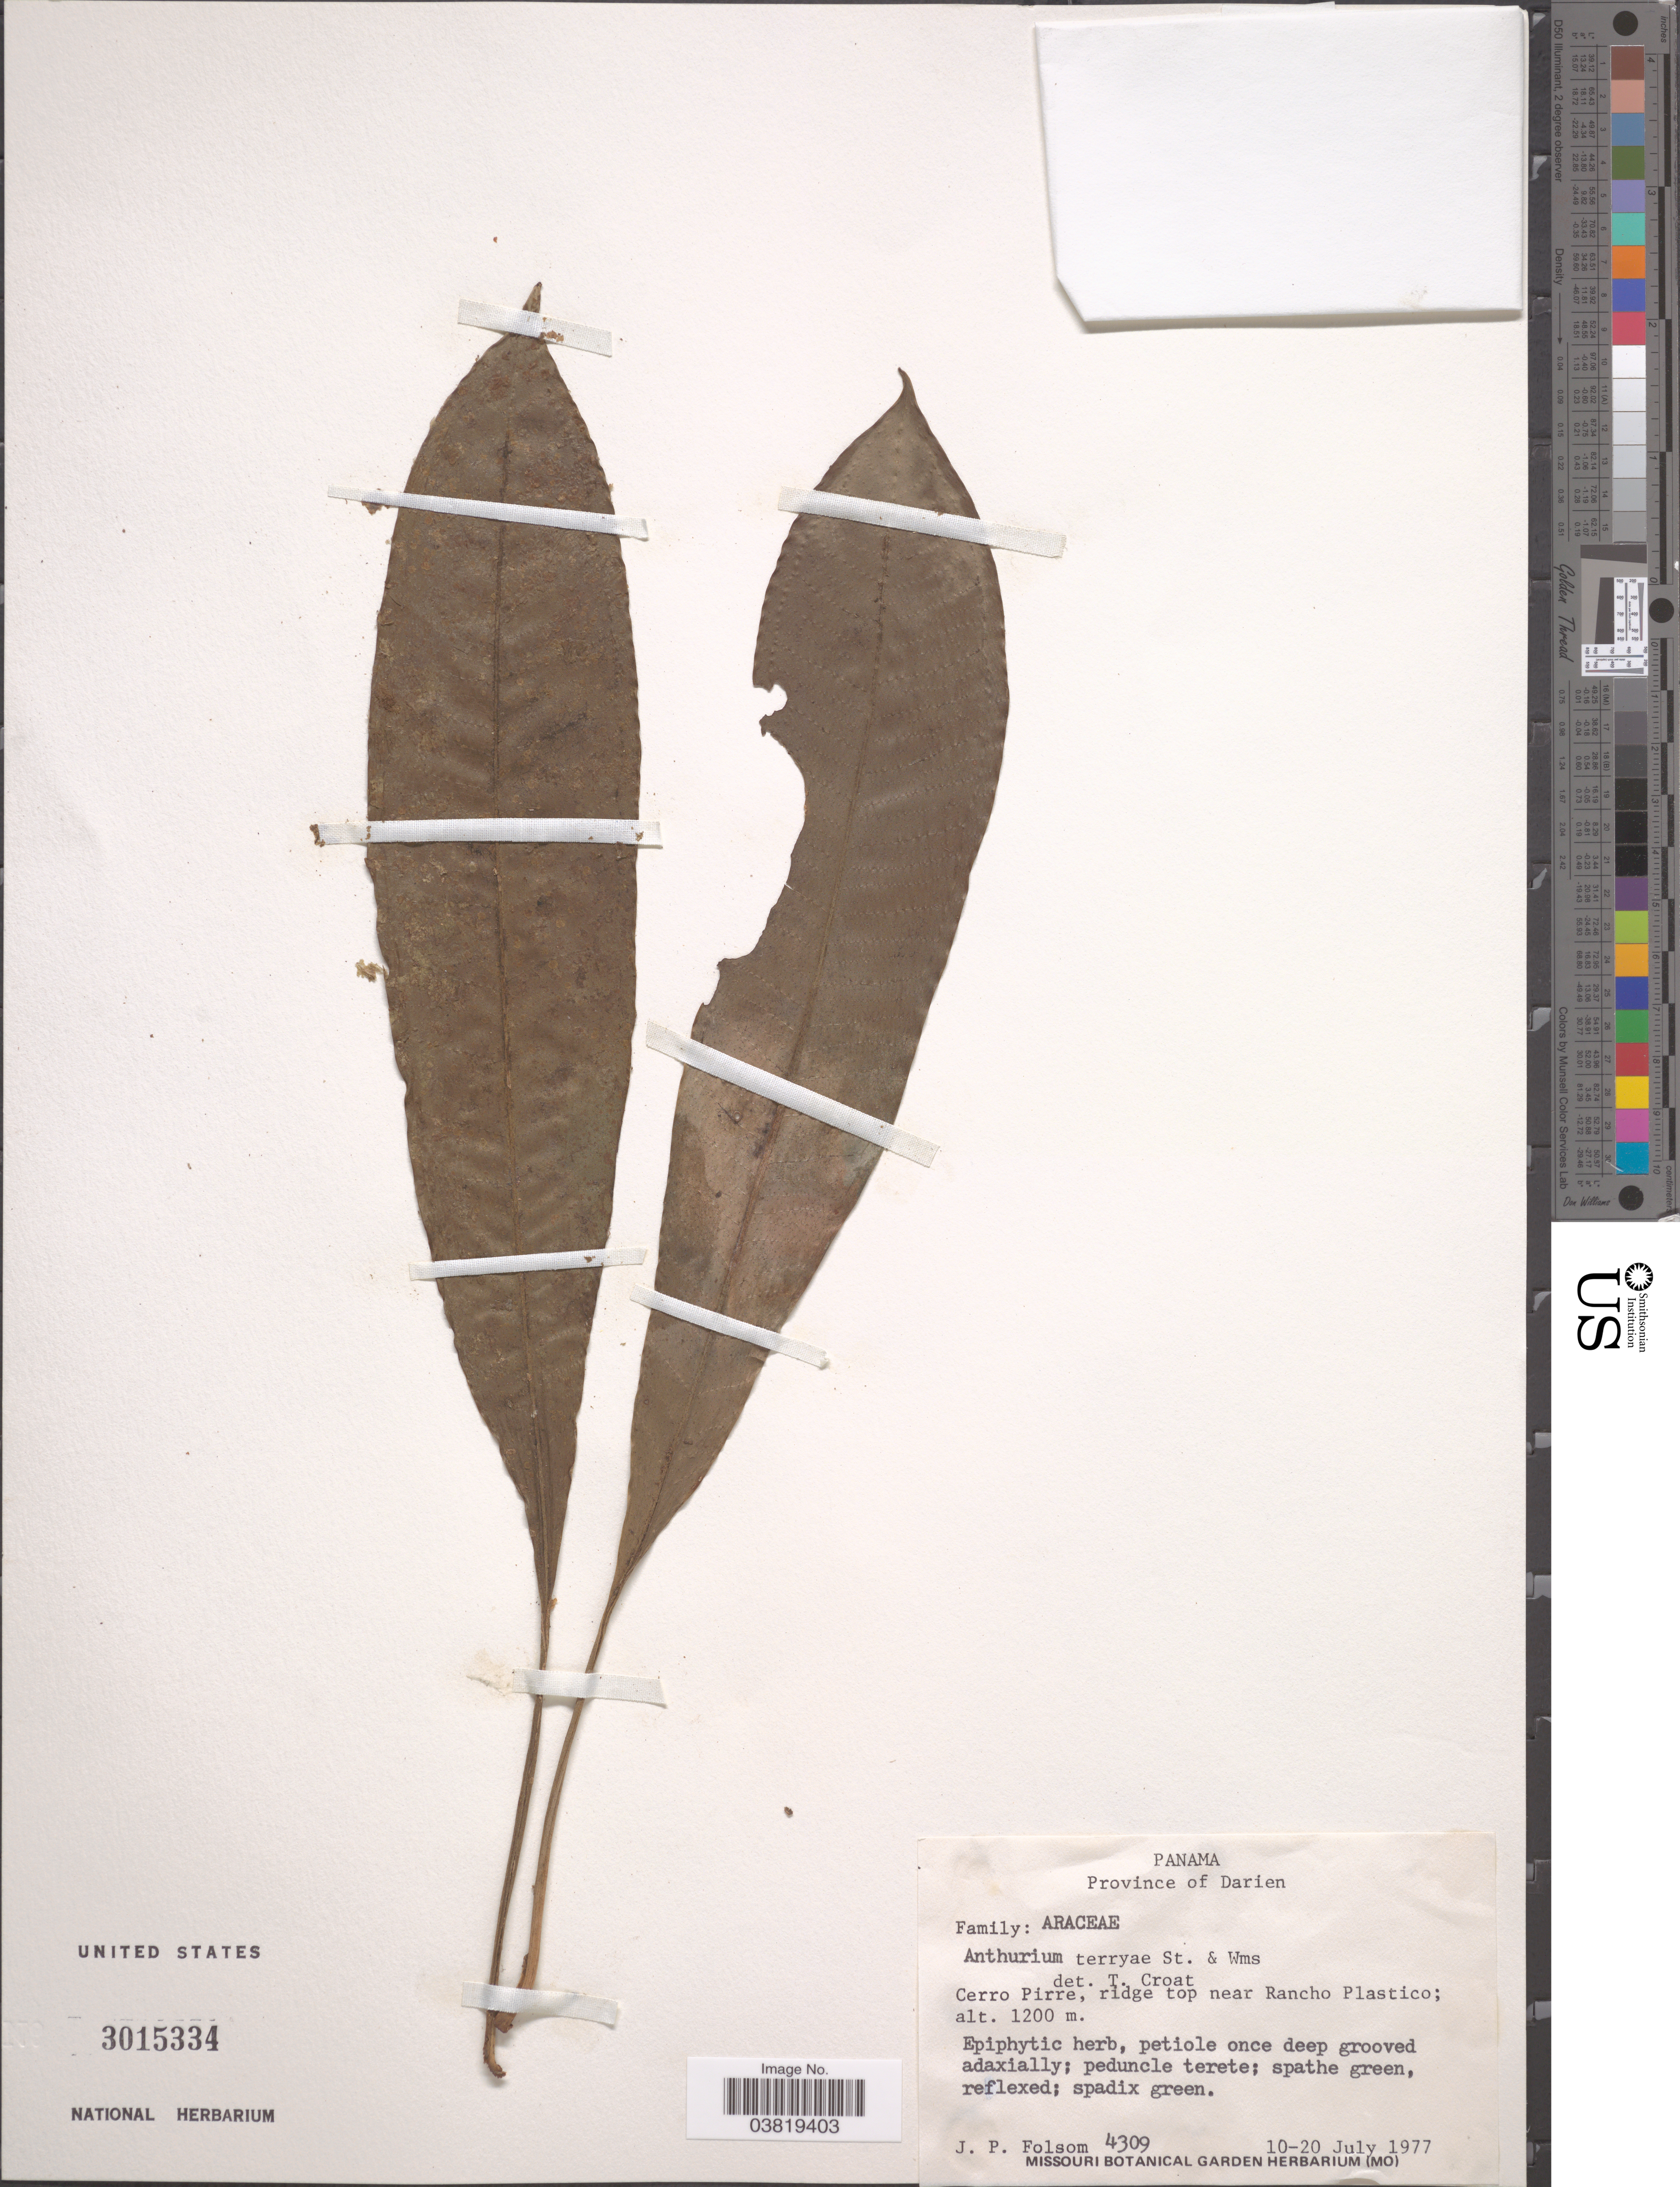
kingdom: Plantae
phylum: Tracheophyta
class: Liliopsida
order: Alismatales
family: Araceae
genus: Anthurium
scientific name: Anthurium terryae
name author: Standl. & L.O. Williams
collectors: J. P. Folsom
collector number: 4309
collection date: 1977-07-10/1977-07-20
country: Panama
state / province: Darien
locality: Cerro Pirre, ridge top near Rancho Plastico.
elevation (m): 1200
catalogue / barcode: US 3015334